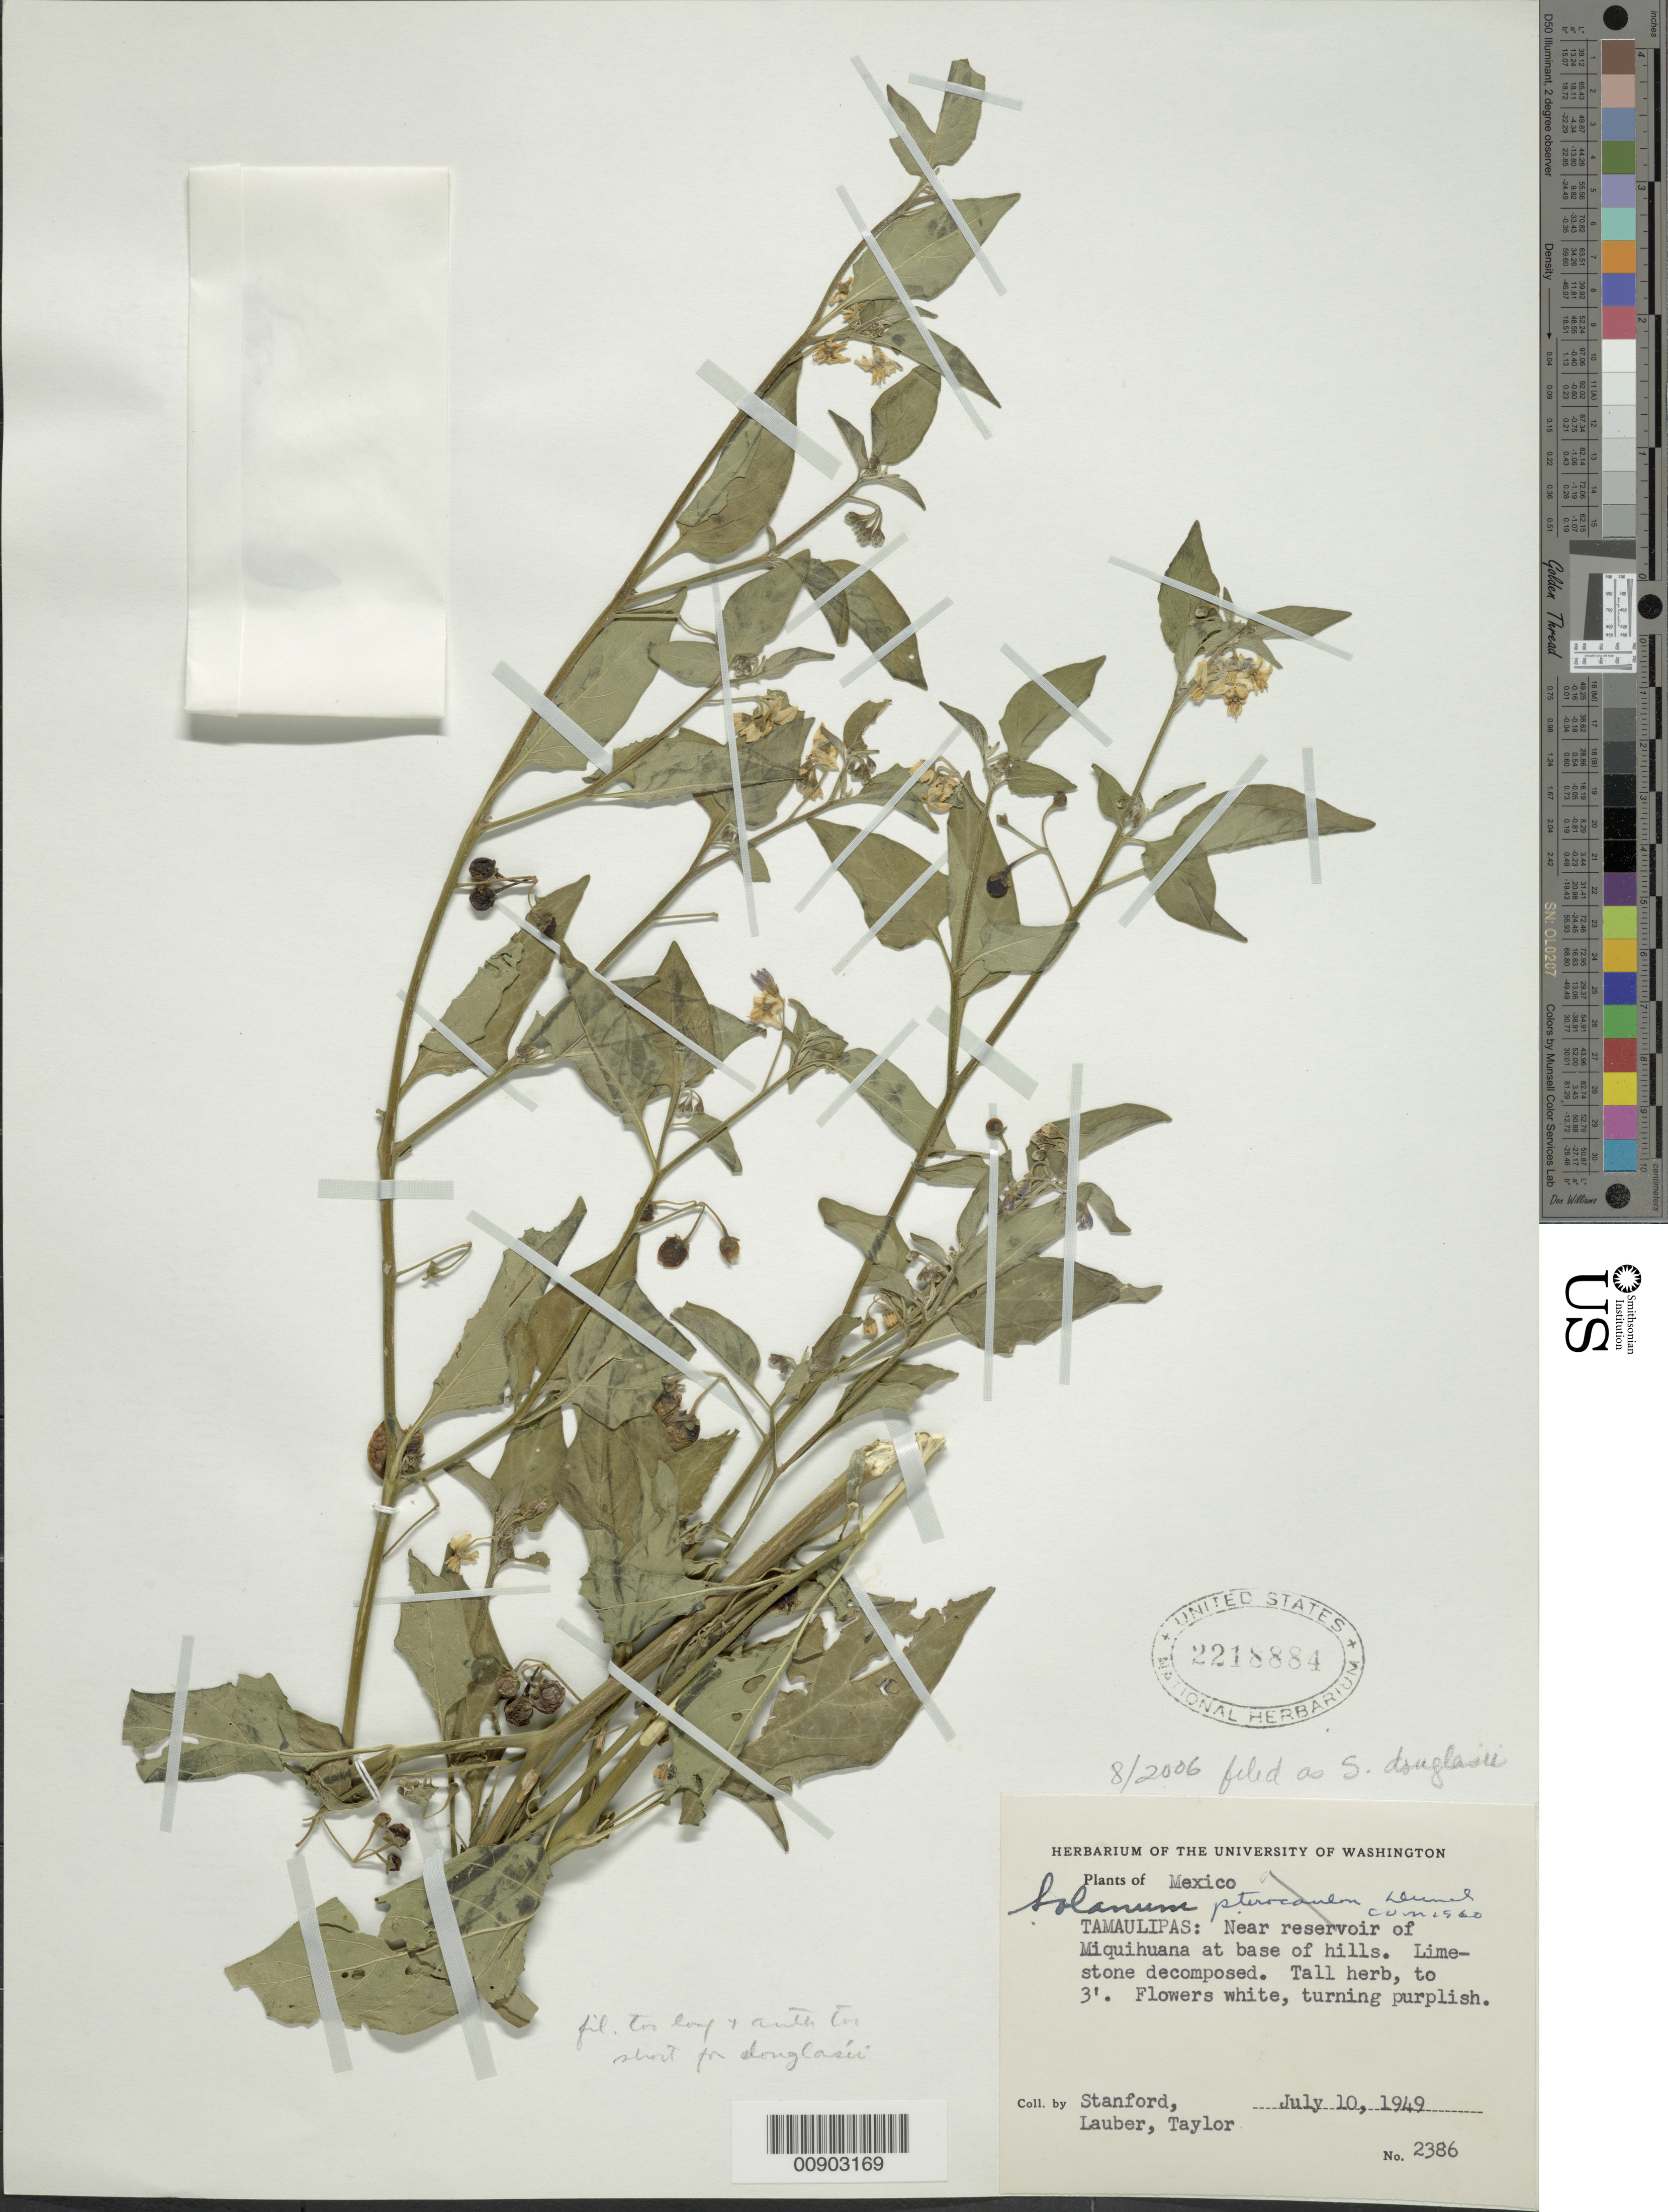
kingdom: Plantae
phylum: Tracheophyta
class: Magnoliopsida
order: Solanales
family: Solanaceae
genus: Solanum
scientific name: Solanum douglasii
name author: Dunal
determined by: Knapp, S. D.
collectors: -. Stanford, Lauber, -- & -- Taylor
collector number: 2386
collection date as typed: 10 Jul 1949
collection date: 1949-07-10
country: Mexico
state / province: Tamaulipas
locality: Near reservoir of Miquihuana at base of hills. Tamaulipas.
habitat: Limestone decomposed.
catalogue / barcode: US 2218884